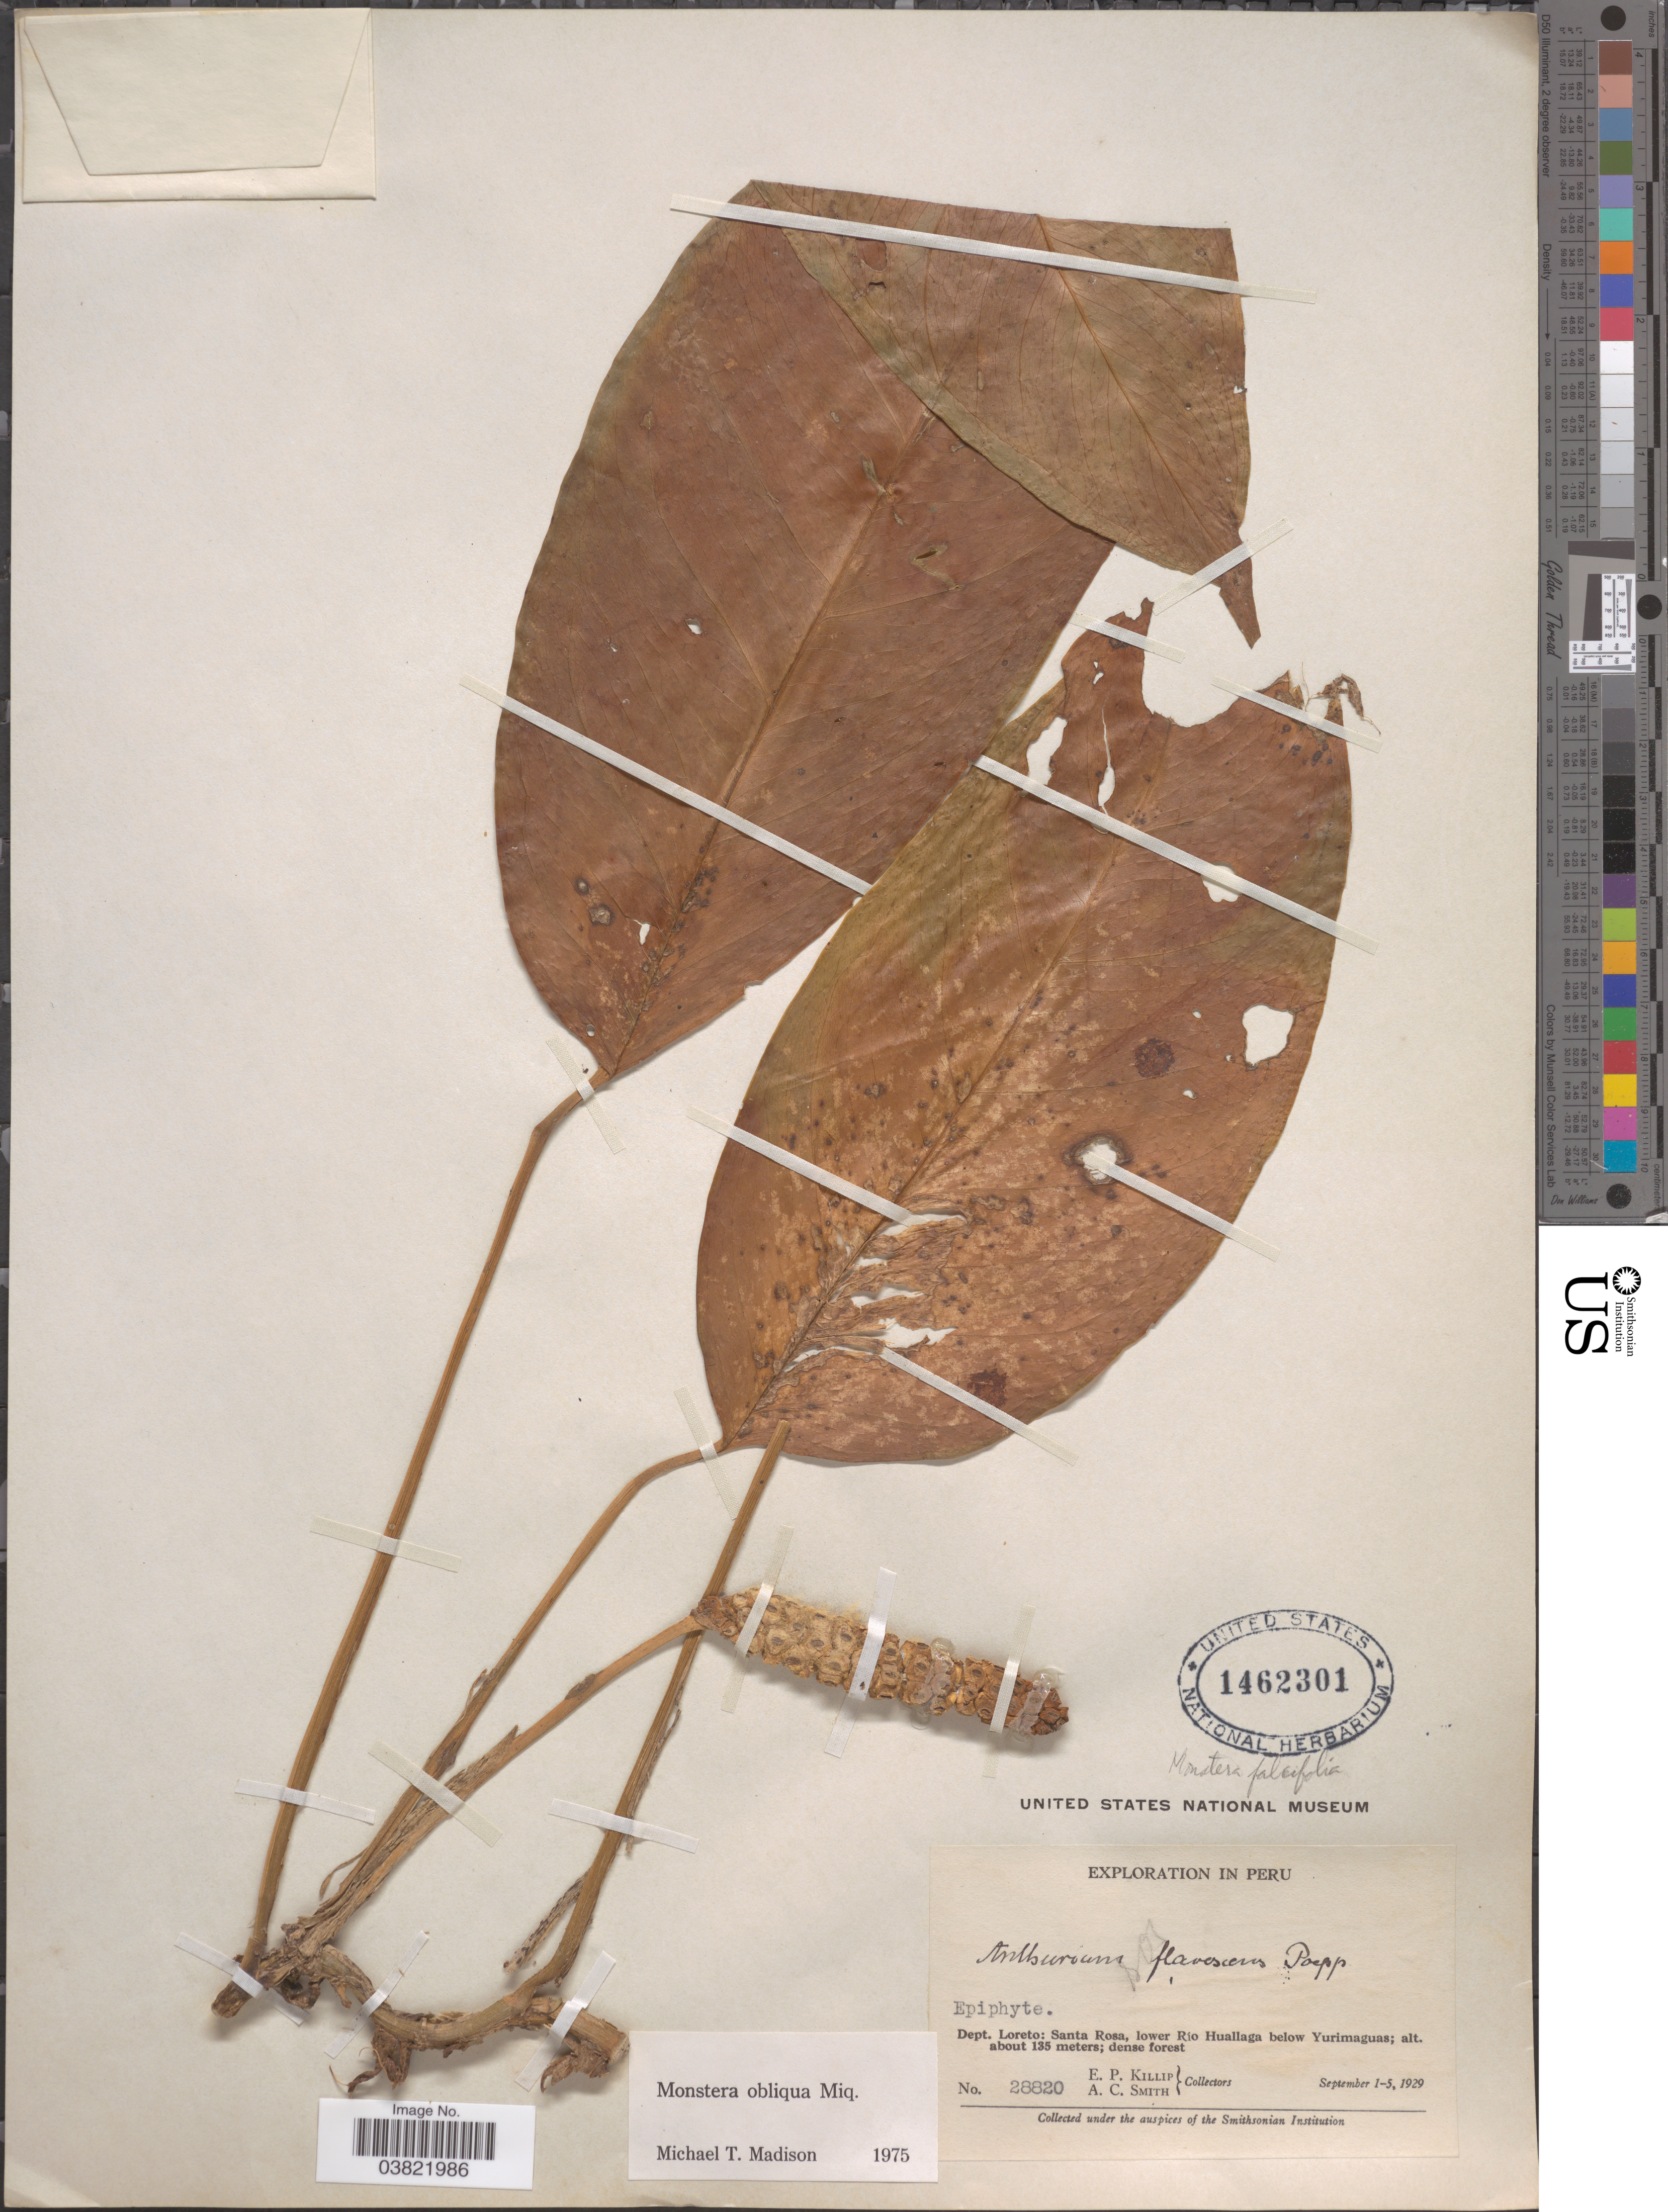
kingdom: Plantae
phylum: Tracheophyta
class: Liliopsida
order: Alismatales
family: Araceae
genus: Monstera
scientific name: Monstera obliqua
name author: Miq.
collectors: E. P. Killip & A. C. Smith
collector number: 28820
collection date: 1929-09-01/1929-09-05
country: Peru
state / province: Loreto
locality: Dept. Loreto: Santa Rosa, lower Río Huallaga below Yurimaguas.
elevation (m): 135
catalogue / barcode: US 1462301